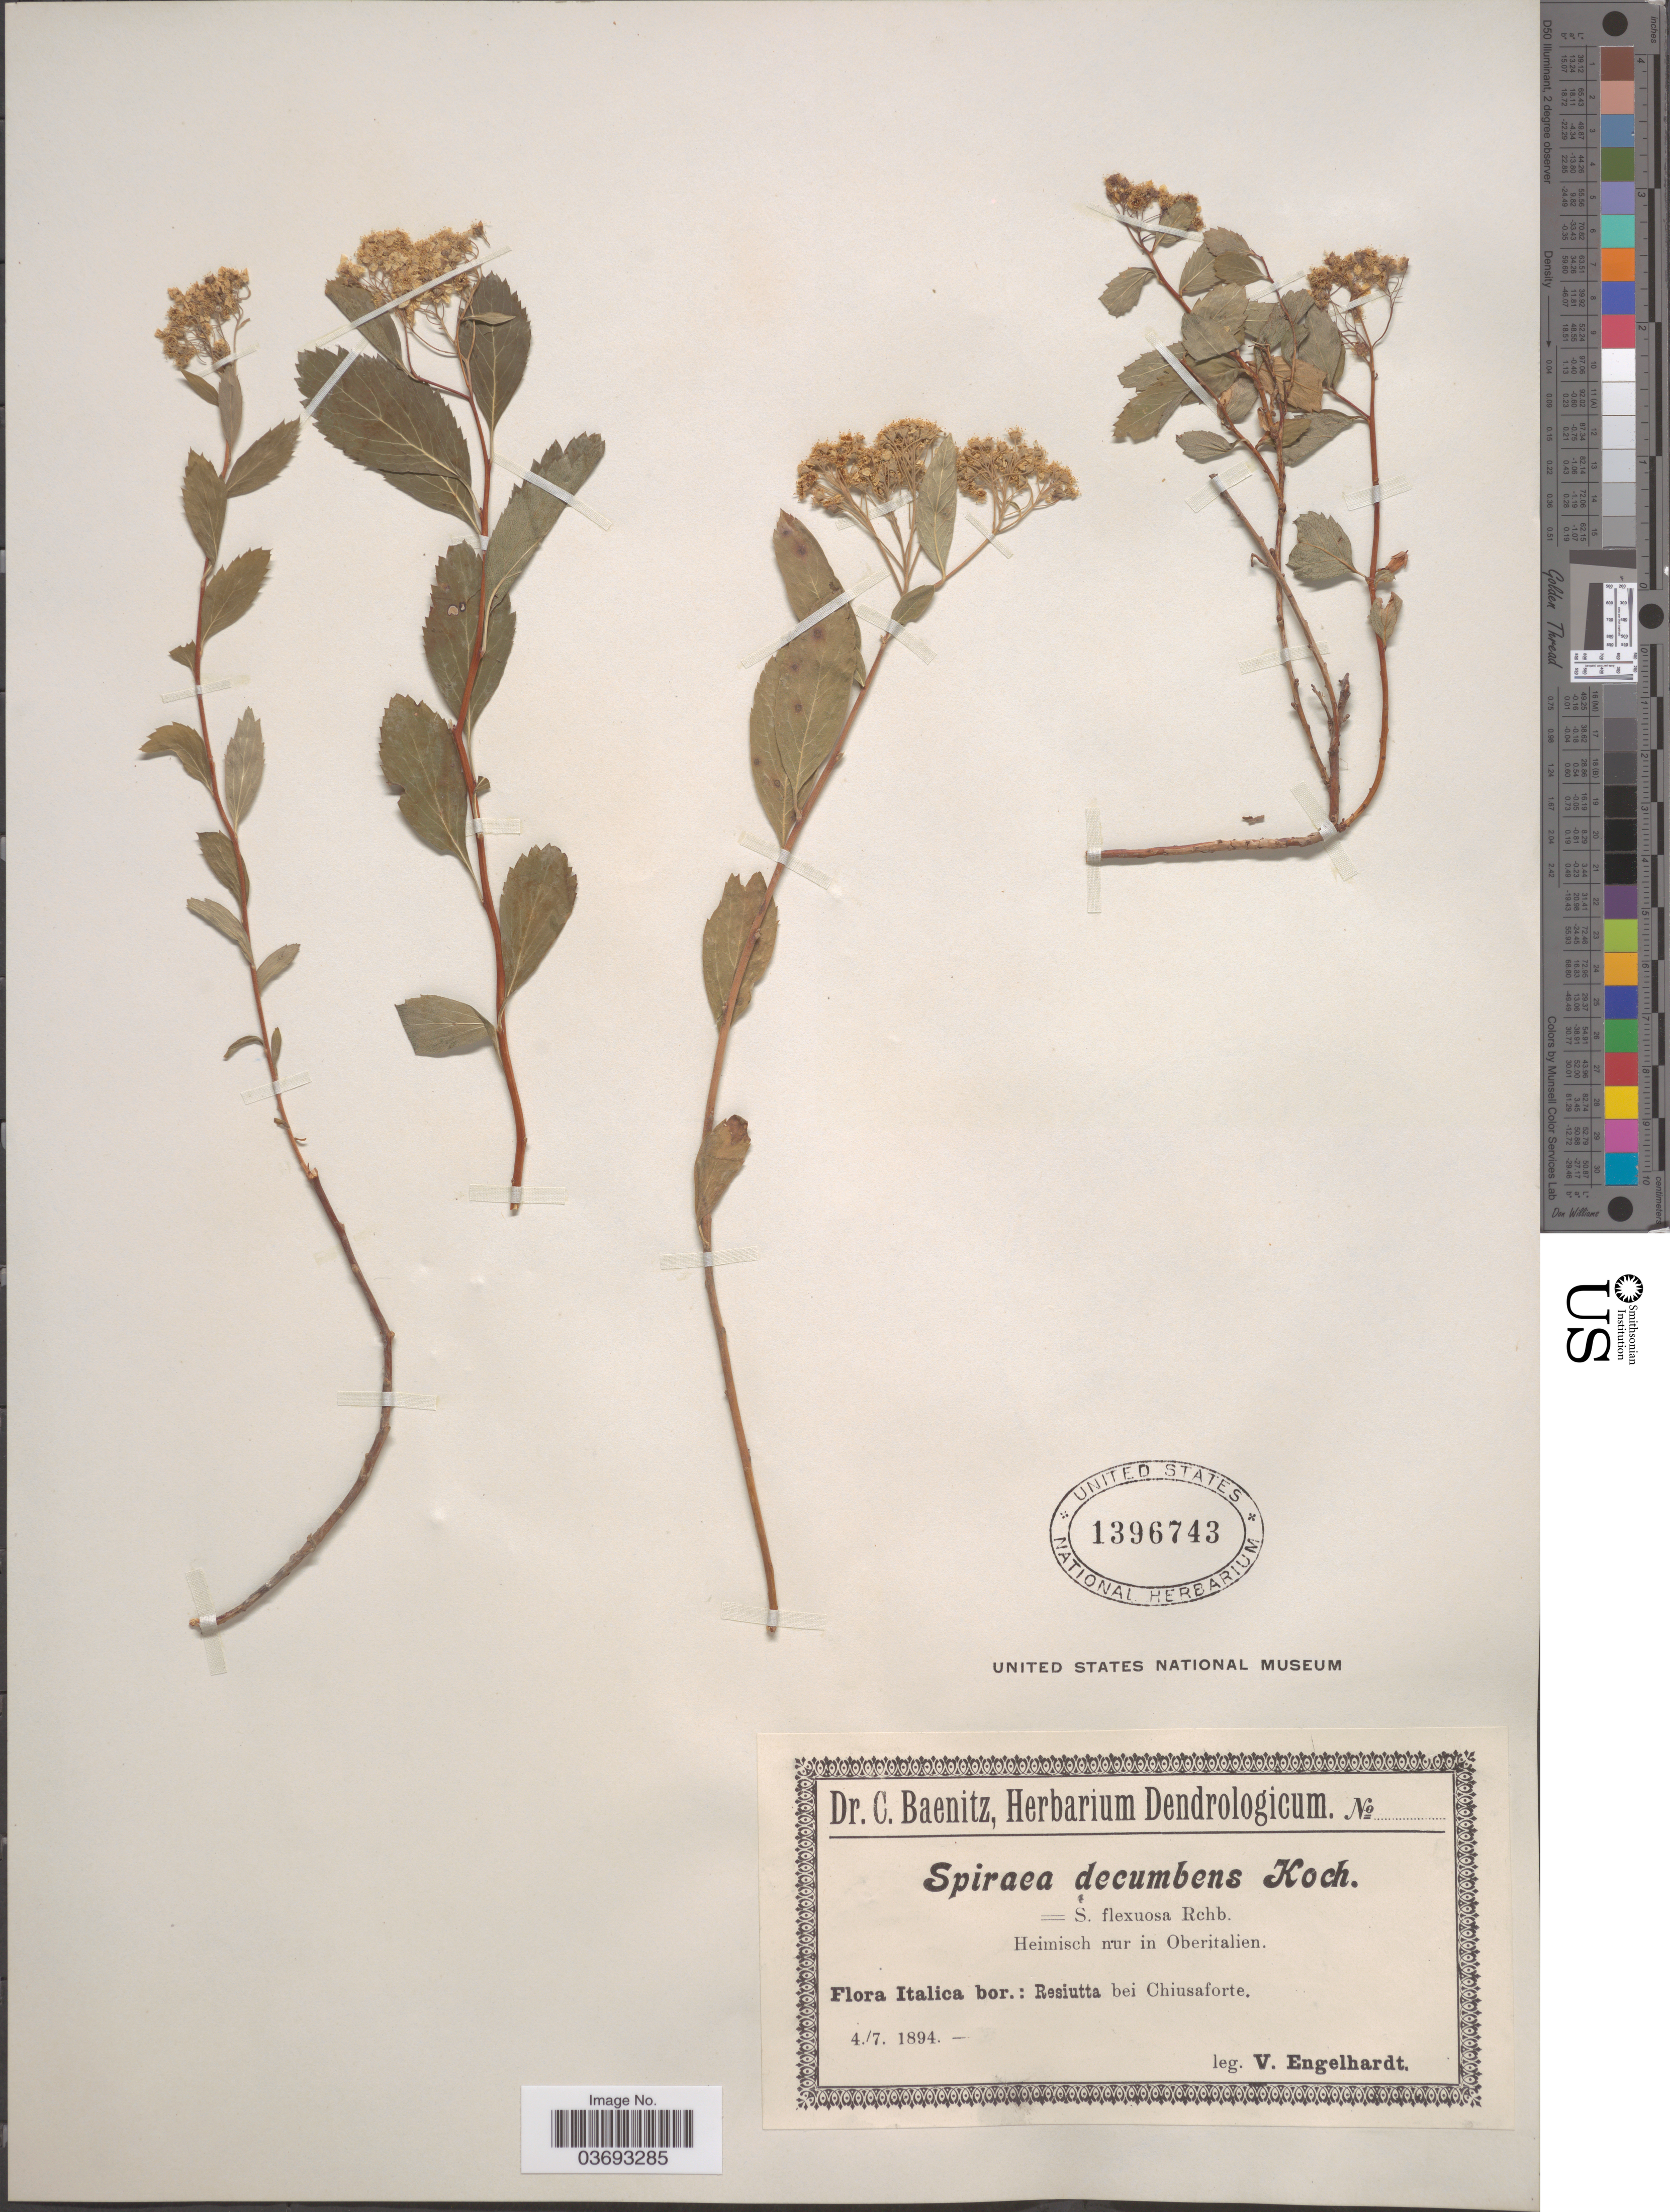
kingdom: Plantae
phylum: Tracheophyta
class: Magnoliopsida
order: Rosales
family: Rosaceae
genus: Spiraea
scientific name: Spiraea decumbens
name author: W.D.J. Koch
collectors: V. Engelhardt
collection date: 1894-07-04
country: Italy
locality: Italica bor.: Resiutta bei Chiusaforte.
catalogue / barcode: US 1396743